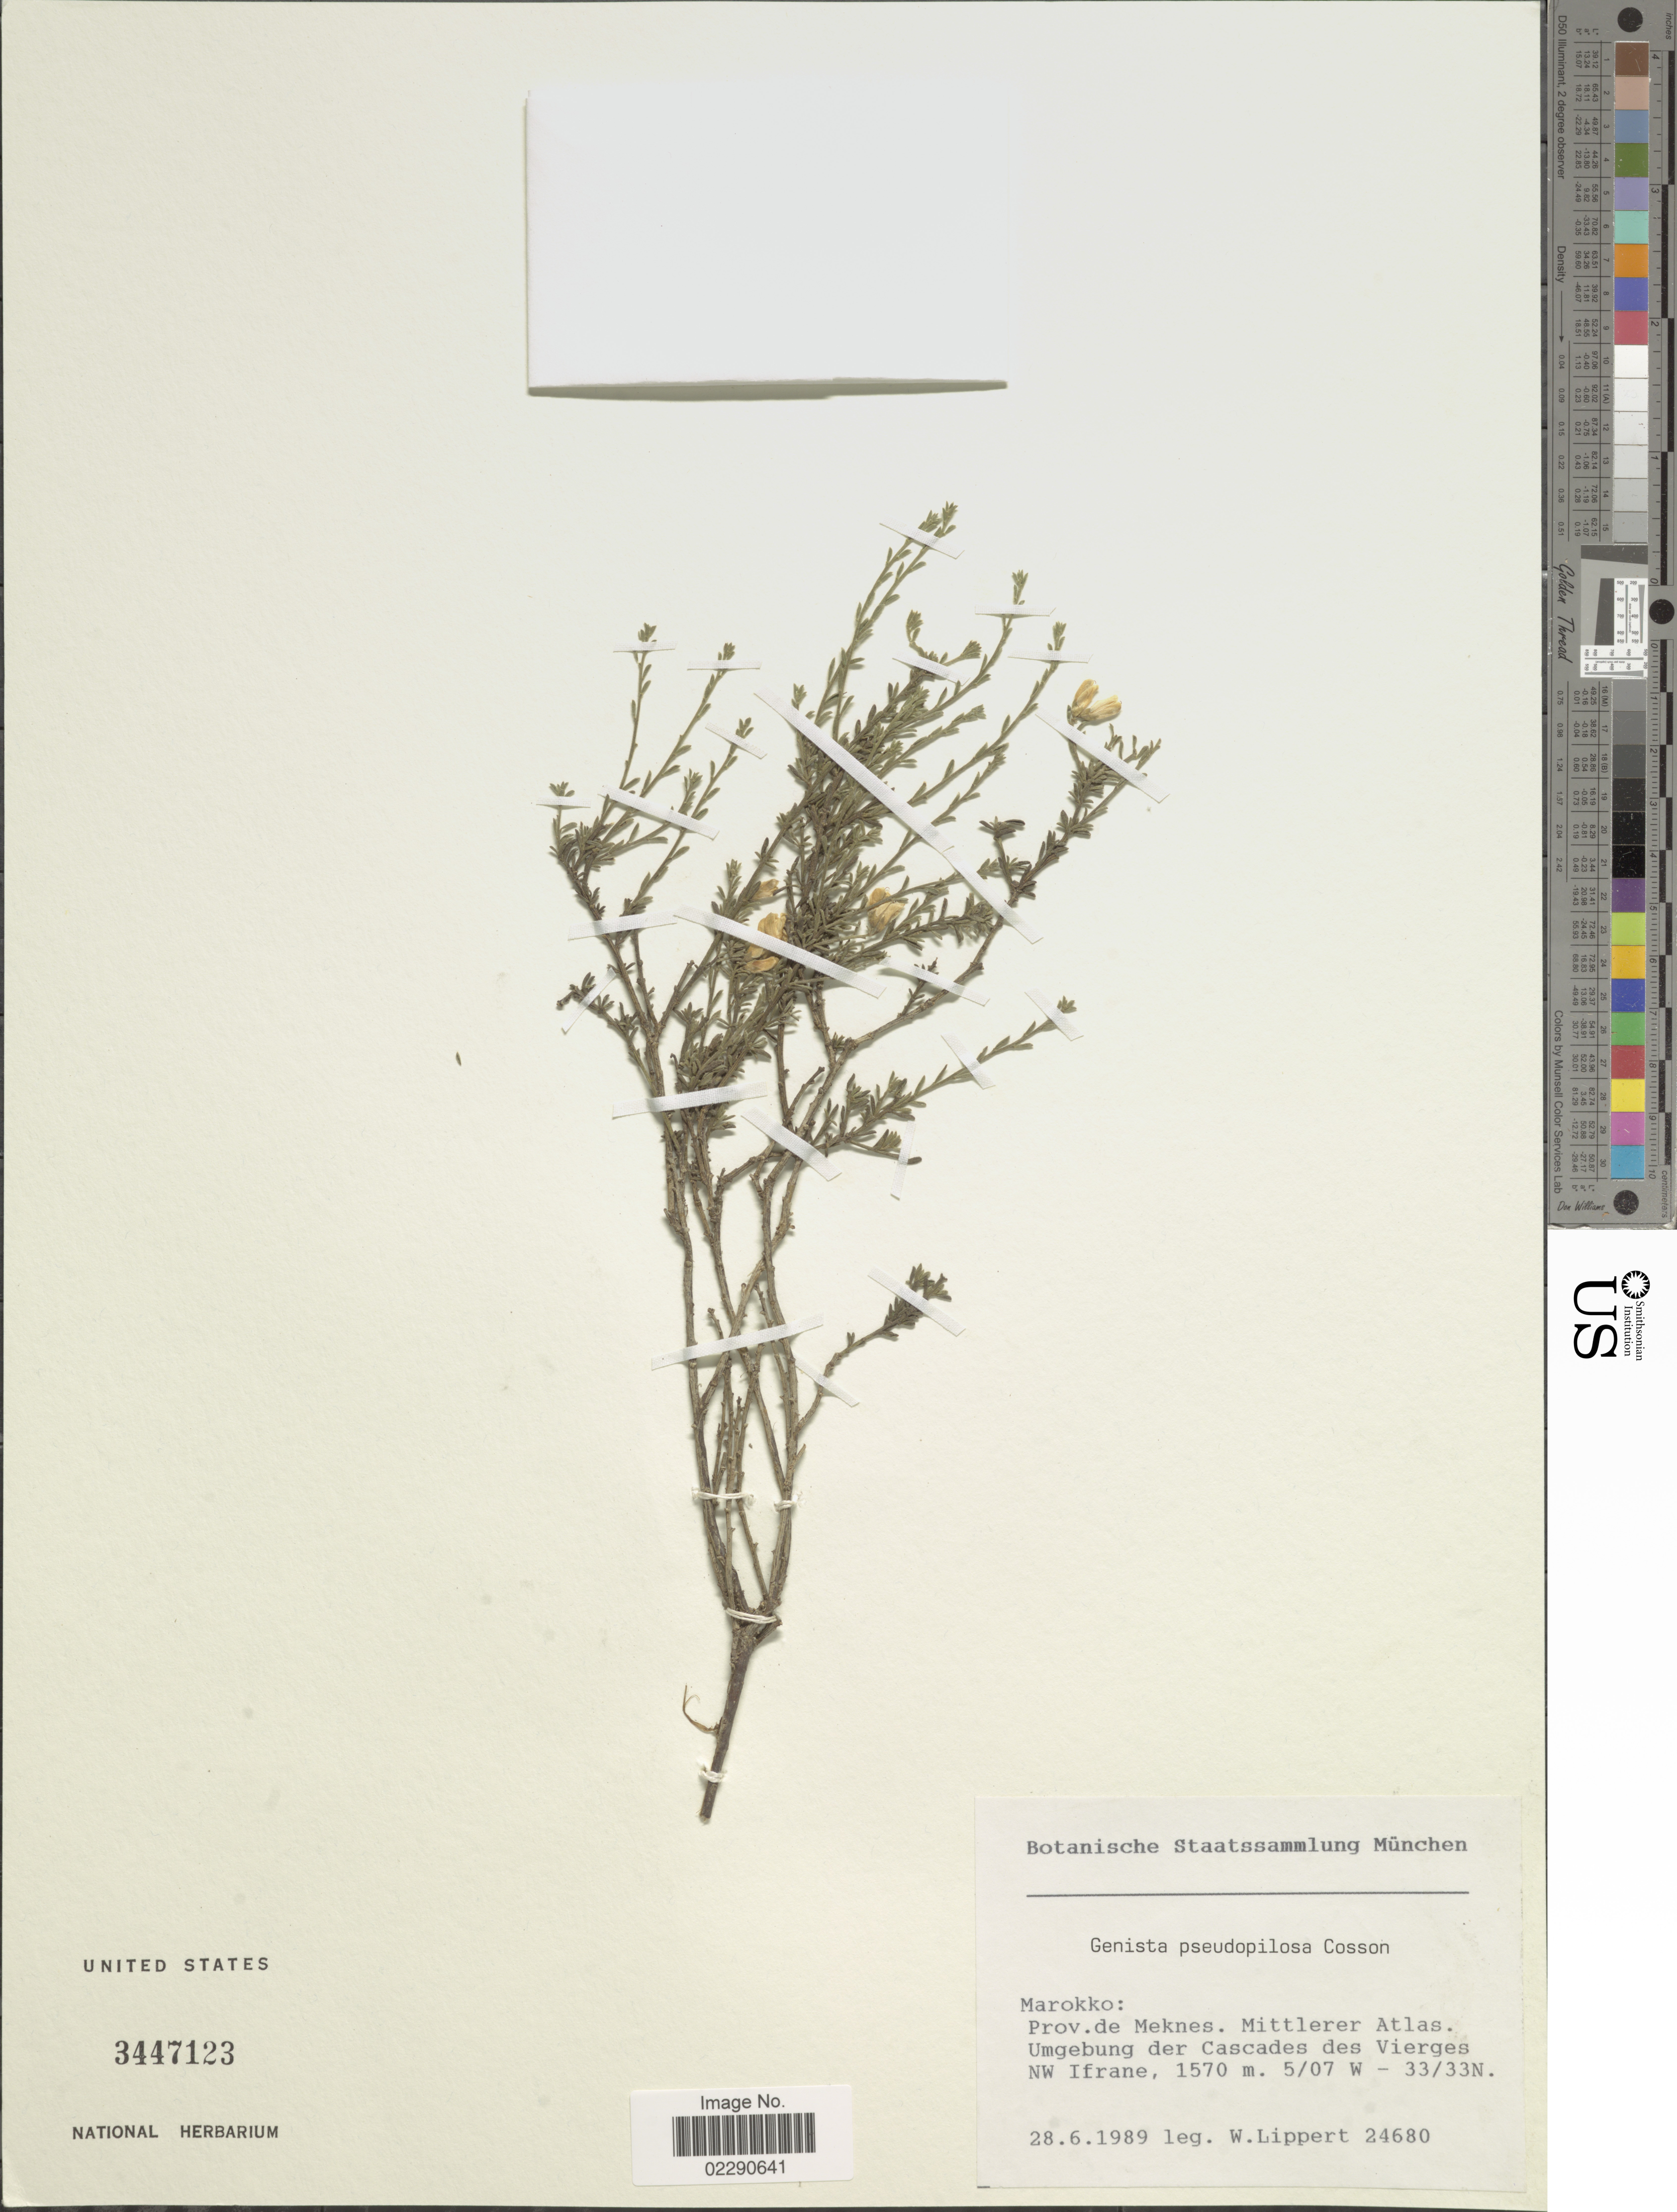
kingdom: Plantae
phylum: Tracheophyta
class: Magnoliopsida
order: Fabales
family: Fabaceae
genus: Genista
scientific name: Genista pseudopilosa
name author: Coss.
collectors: W. Lippert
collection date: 1989-06-28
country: Morocco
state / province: Meknès-Tafilalet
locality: Prov. de Meknes, Mittlerer Atlas, Umgebung der Cascades des Vierges NW Ifrane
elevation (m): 1570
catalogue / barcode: US 3447123